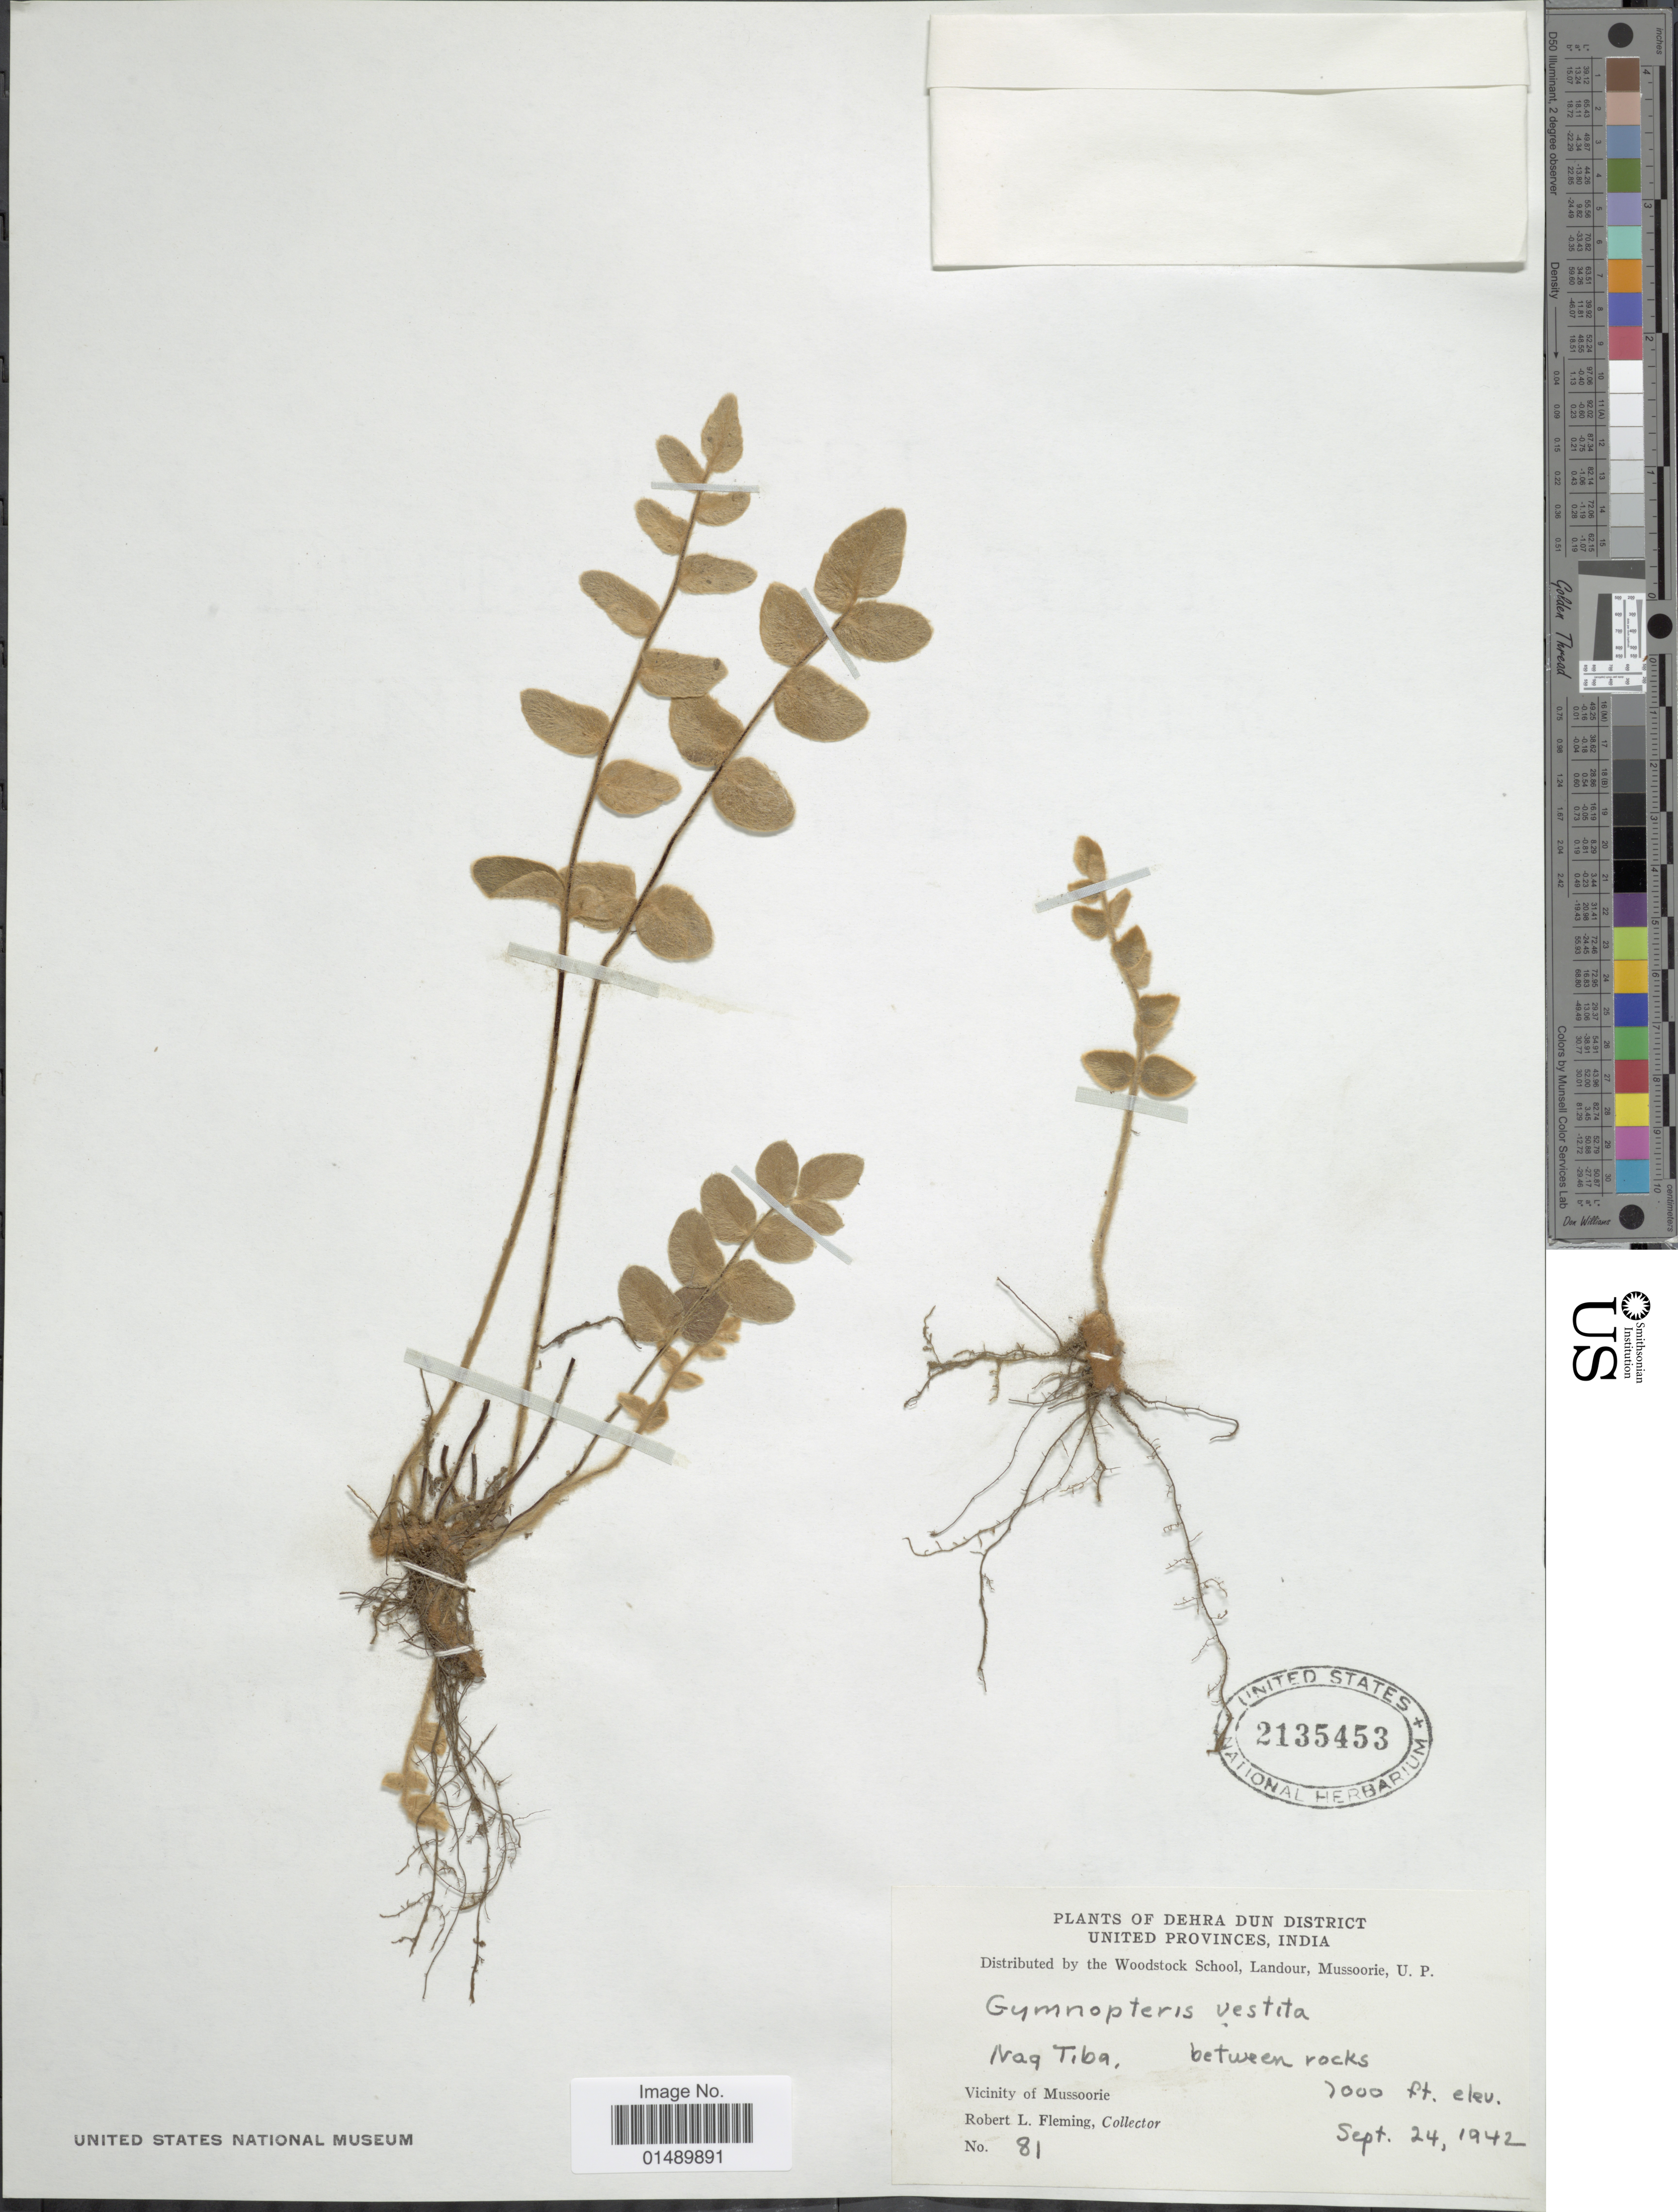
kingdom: Plantae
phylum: Tracheophyta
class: Polypodiopsida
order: Polypodiales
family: Pteridaceae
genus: Paragymnopteris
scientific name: Paragymnopteris vestita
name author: (Wall. ex C. Presl) K.H. Shing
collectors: R. Fleming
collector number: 81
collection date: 1942-09-24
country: India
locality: Dehra Dun District United Provinces, India, Naq Tiba, Vicinity of Mussoorie.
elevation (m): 2134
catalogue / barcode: US 2135453